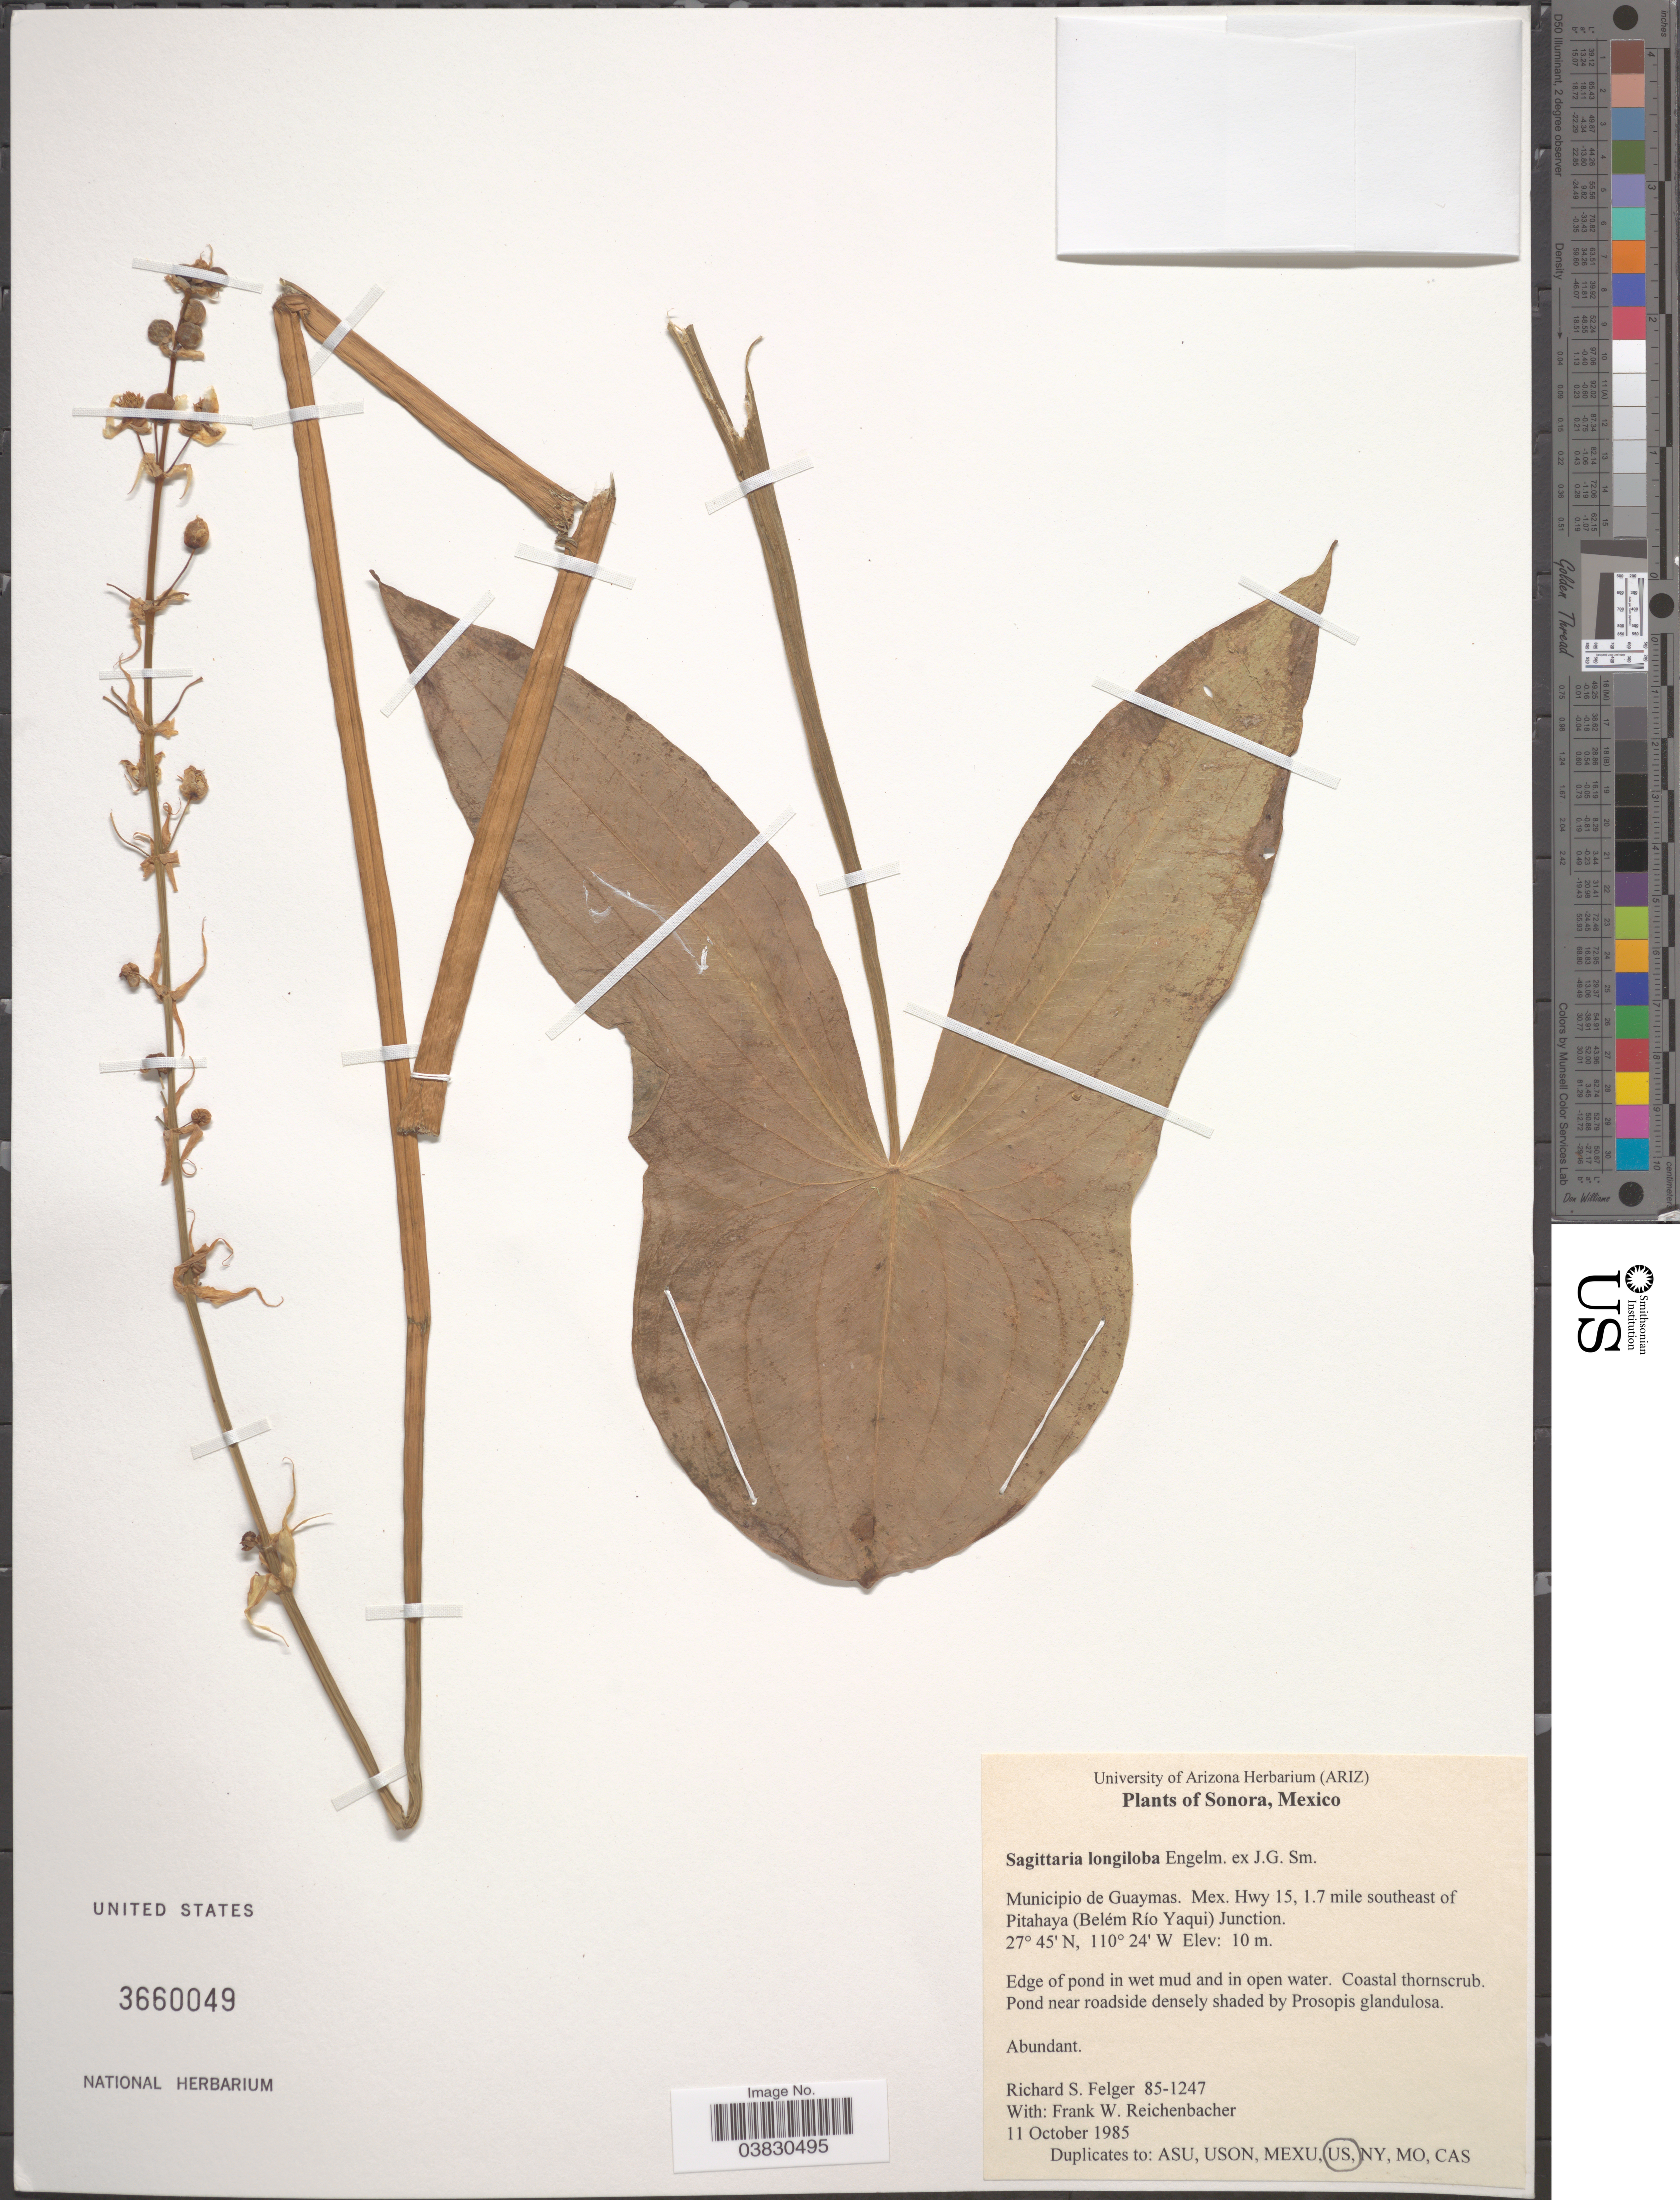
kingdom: Plantae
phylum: Tracheophyta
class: Liliopsida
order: Alismatales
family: Alismataceae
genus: Sagittaria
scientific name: Sagittaria longiloba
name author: Engelm. ex J.G. Sm.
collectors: R. S. Felger & Reichenbacher, F. W.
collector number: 85-1247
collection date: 1985-10-11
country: Mexico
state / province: Sonora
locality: Municipio de Guaymas. Mex. Hwy 15, 1.7 miles southeast of Pitahaya (Belém Río Yaqui) Junction.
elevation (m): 10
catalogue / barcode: US 3660049